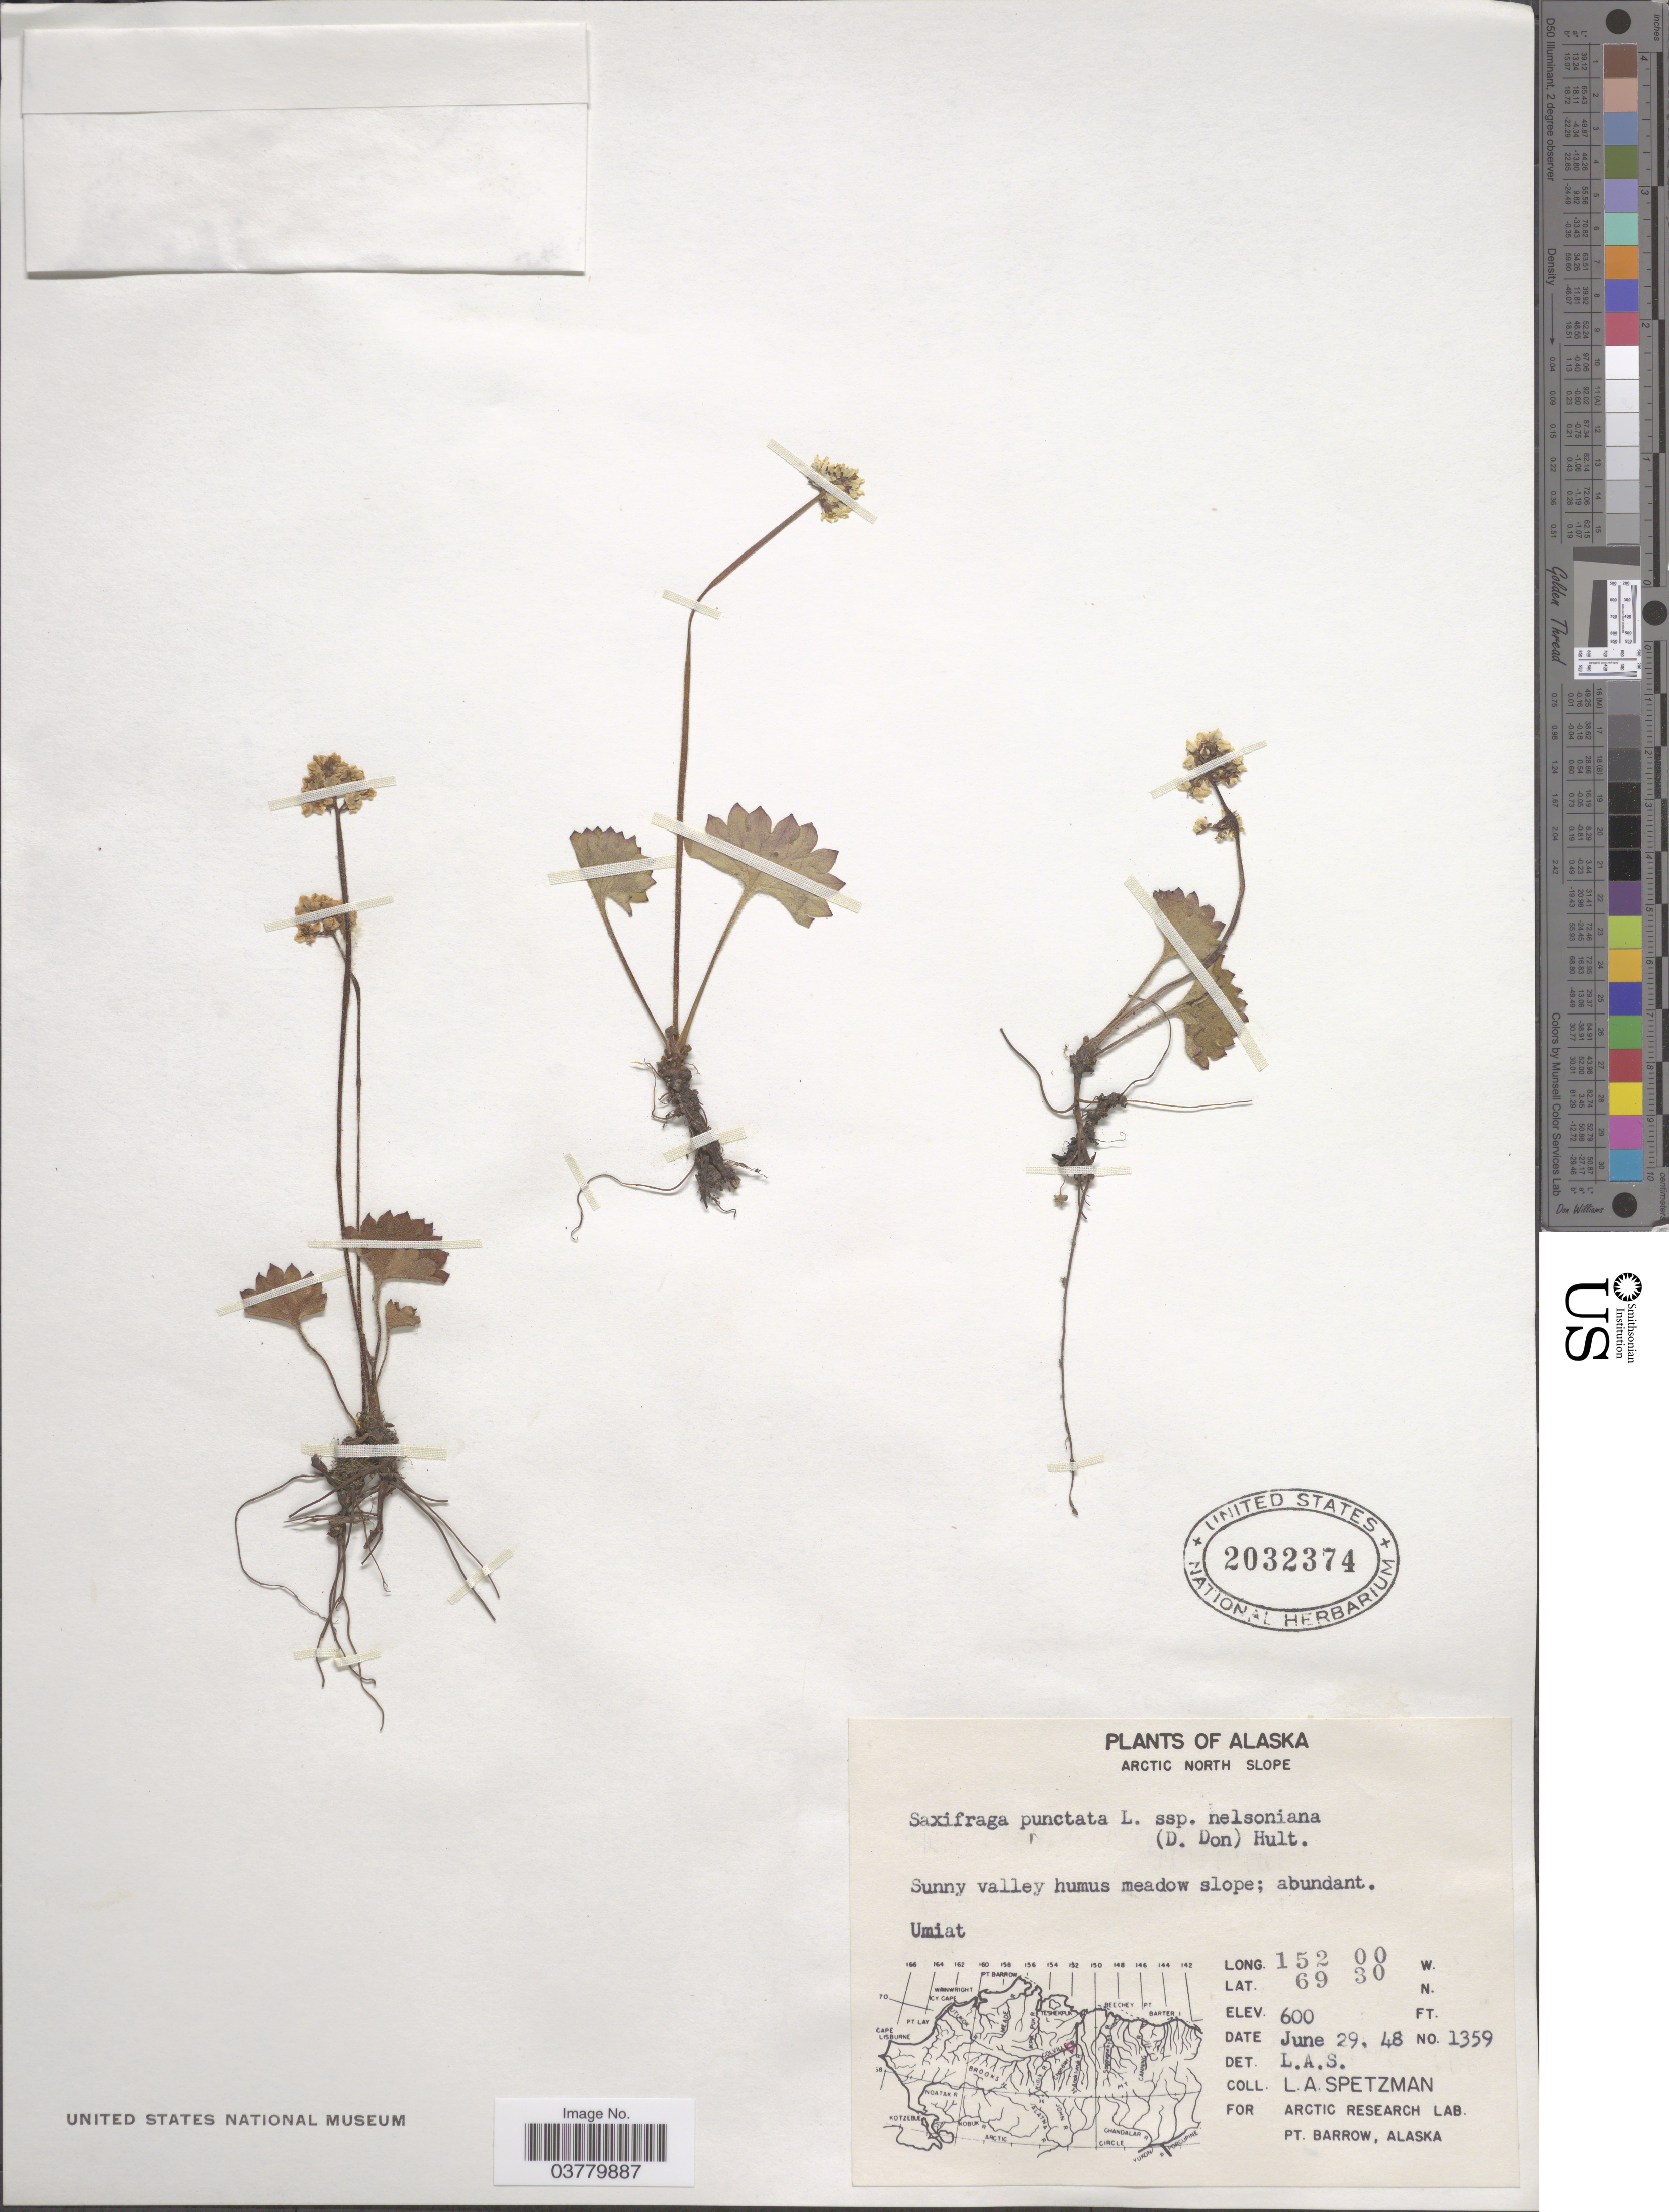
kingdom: Plantae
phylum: Tracheophyta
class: Magnoliopsida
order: Saxifragales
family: Saxifragaceae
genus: Micranthes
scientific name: Micranthes nelsoniana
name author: (D. Don) Small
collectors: L. Spetzman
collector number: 1359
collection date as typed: Transcribed d/m/y: 29/6/48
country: United States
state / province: Alaska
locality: Arctic North Slope. Umiat.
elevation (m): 183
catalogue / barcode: US 2032374